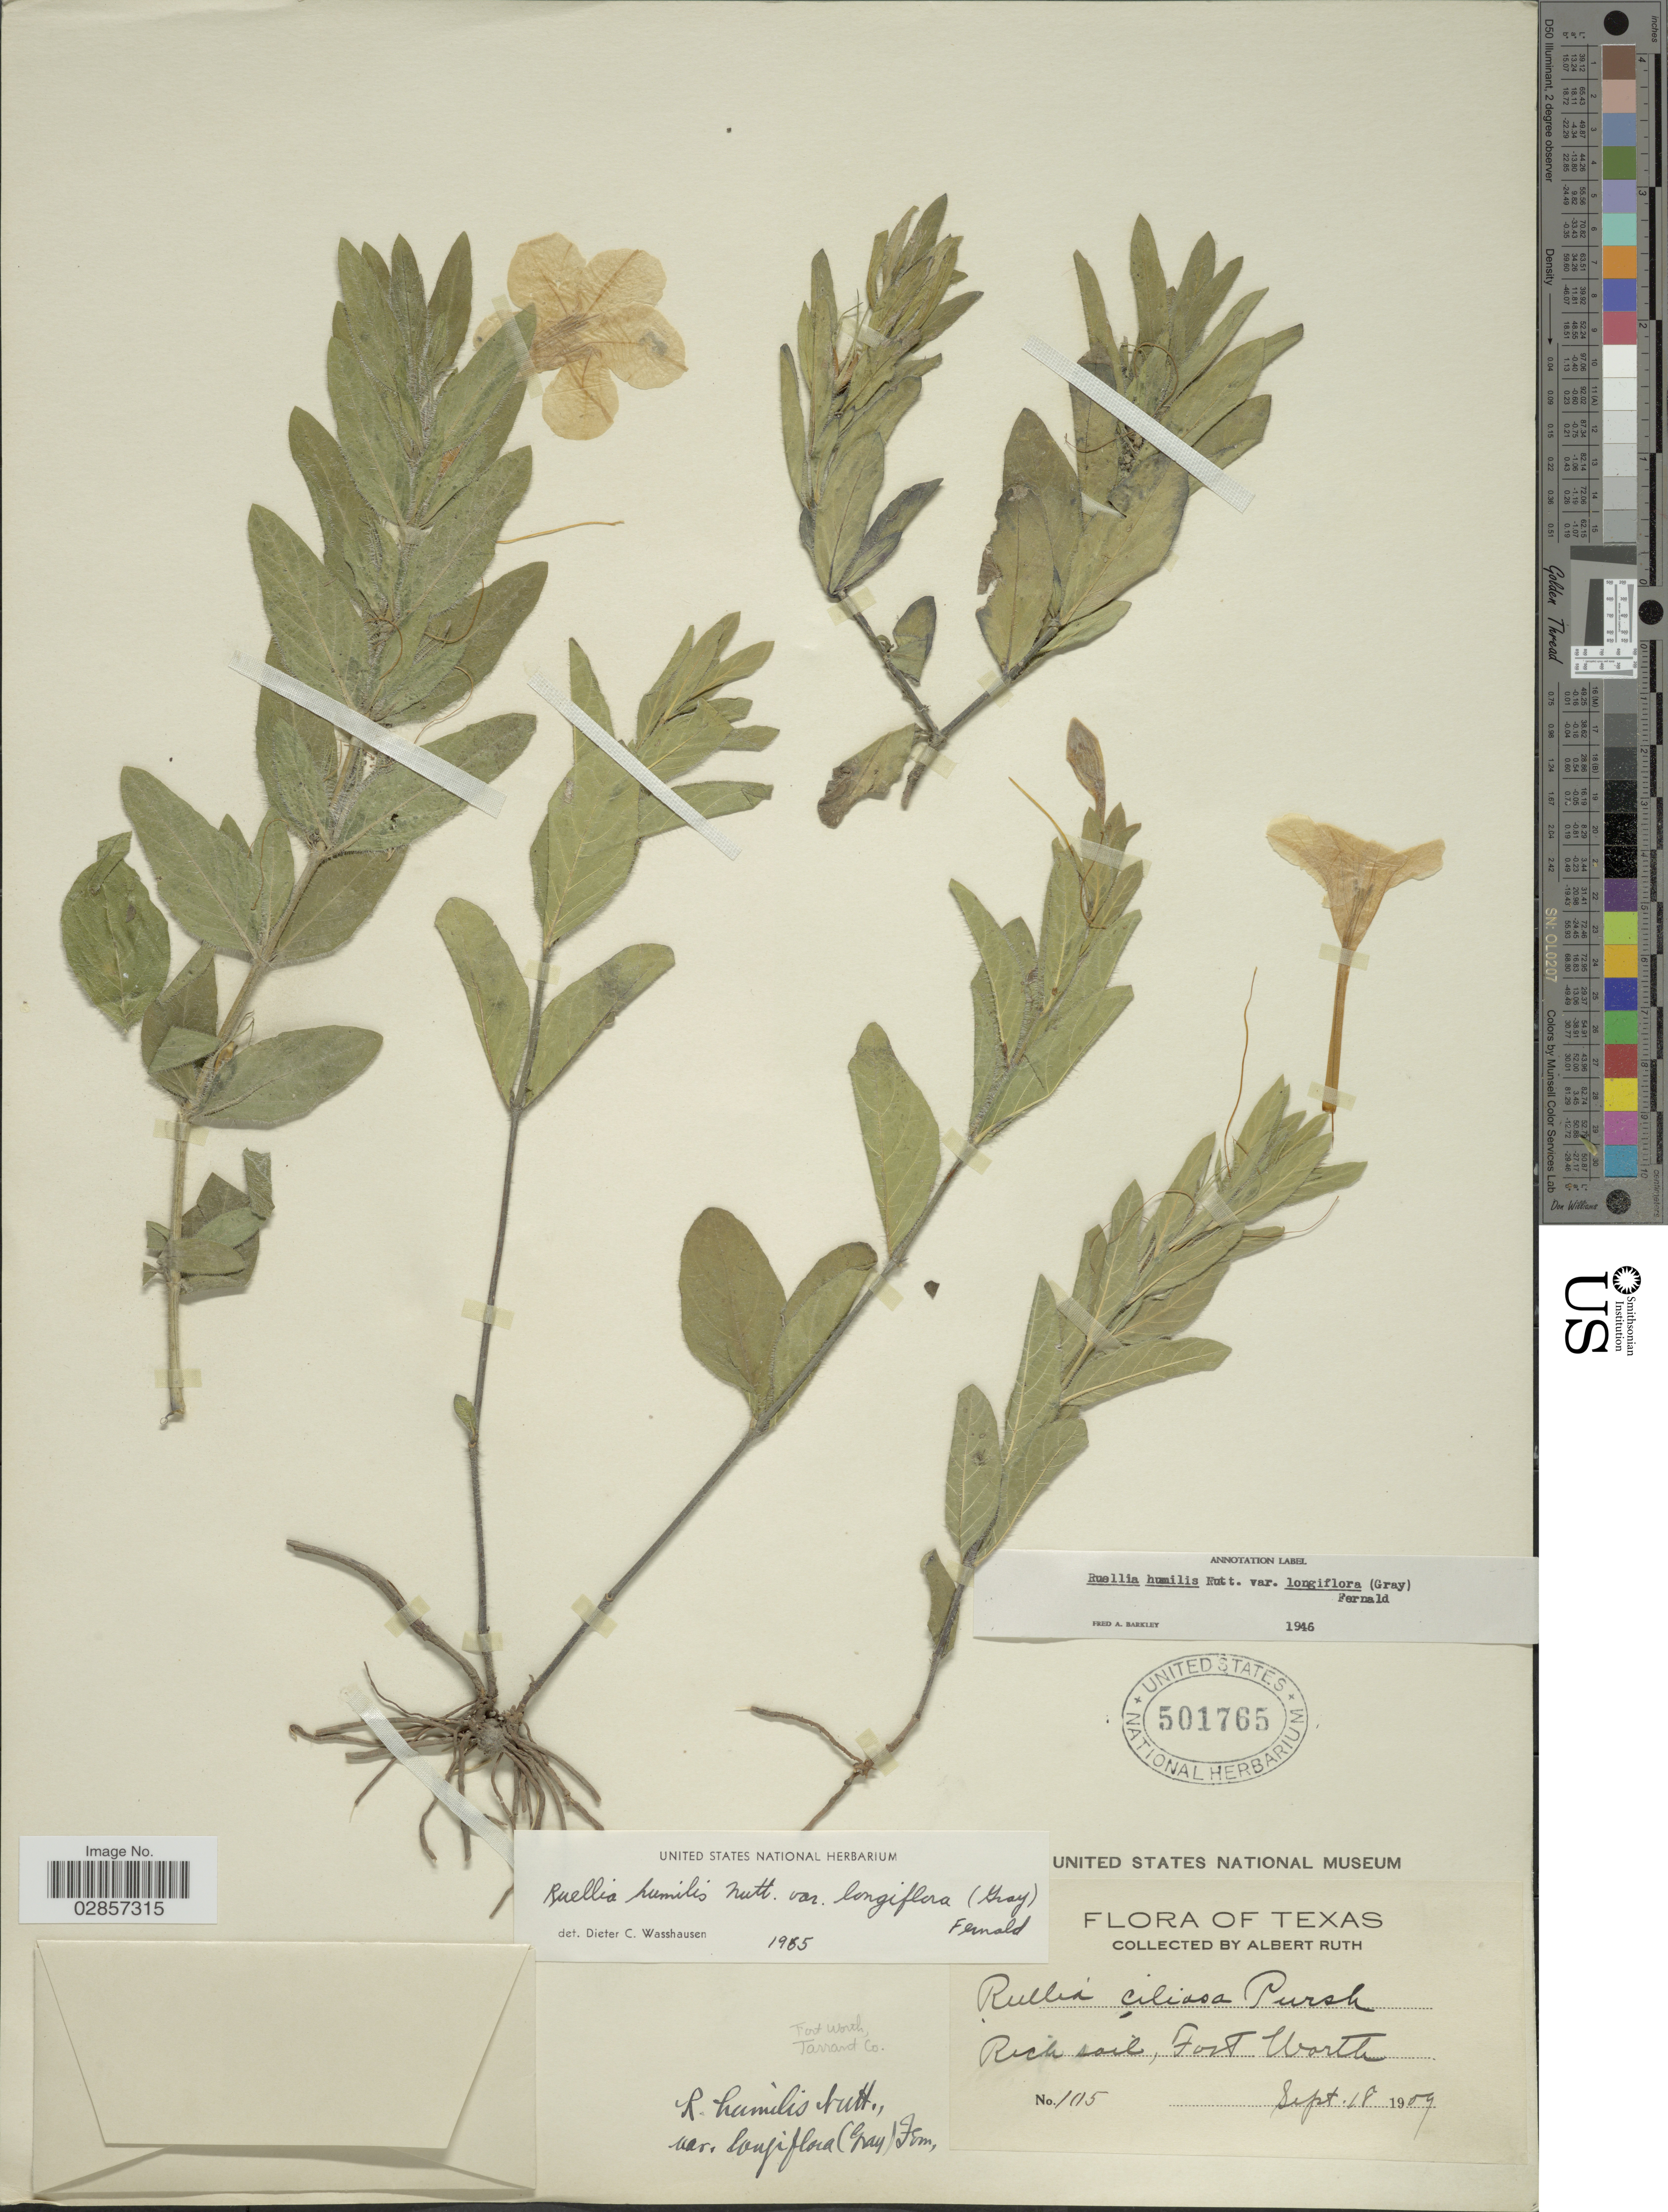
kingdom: Plantae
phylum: Tracheophyta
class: Magnoliopsida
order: Lamiales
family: Acanthaceae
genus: Ruellia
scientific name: Ruellia humilis var. longiflora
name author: (A. Gray) Fernald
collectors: A. Ruth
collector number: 1115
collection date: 1909-09-18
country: United States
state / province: Texas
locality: Fort Worth, Tarrant Co.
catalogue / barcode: US 501765